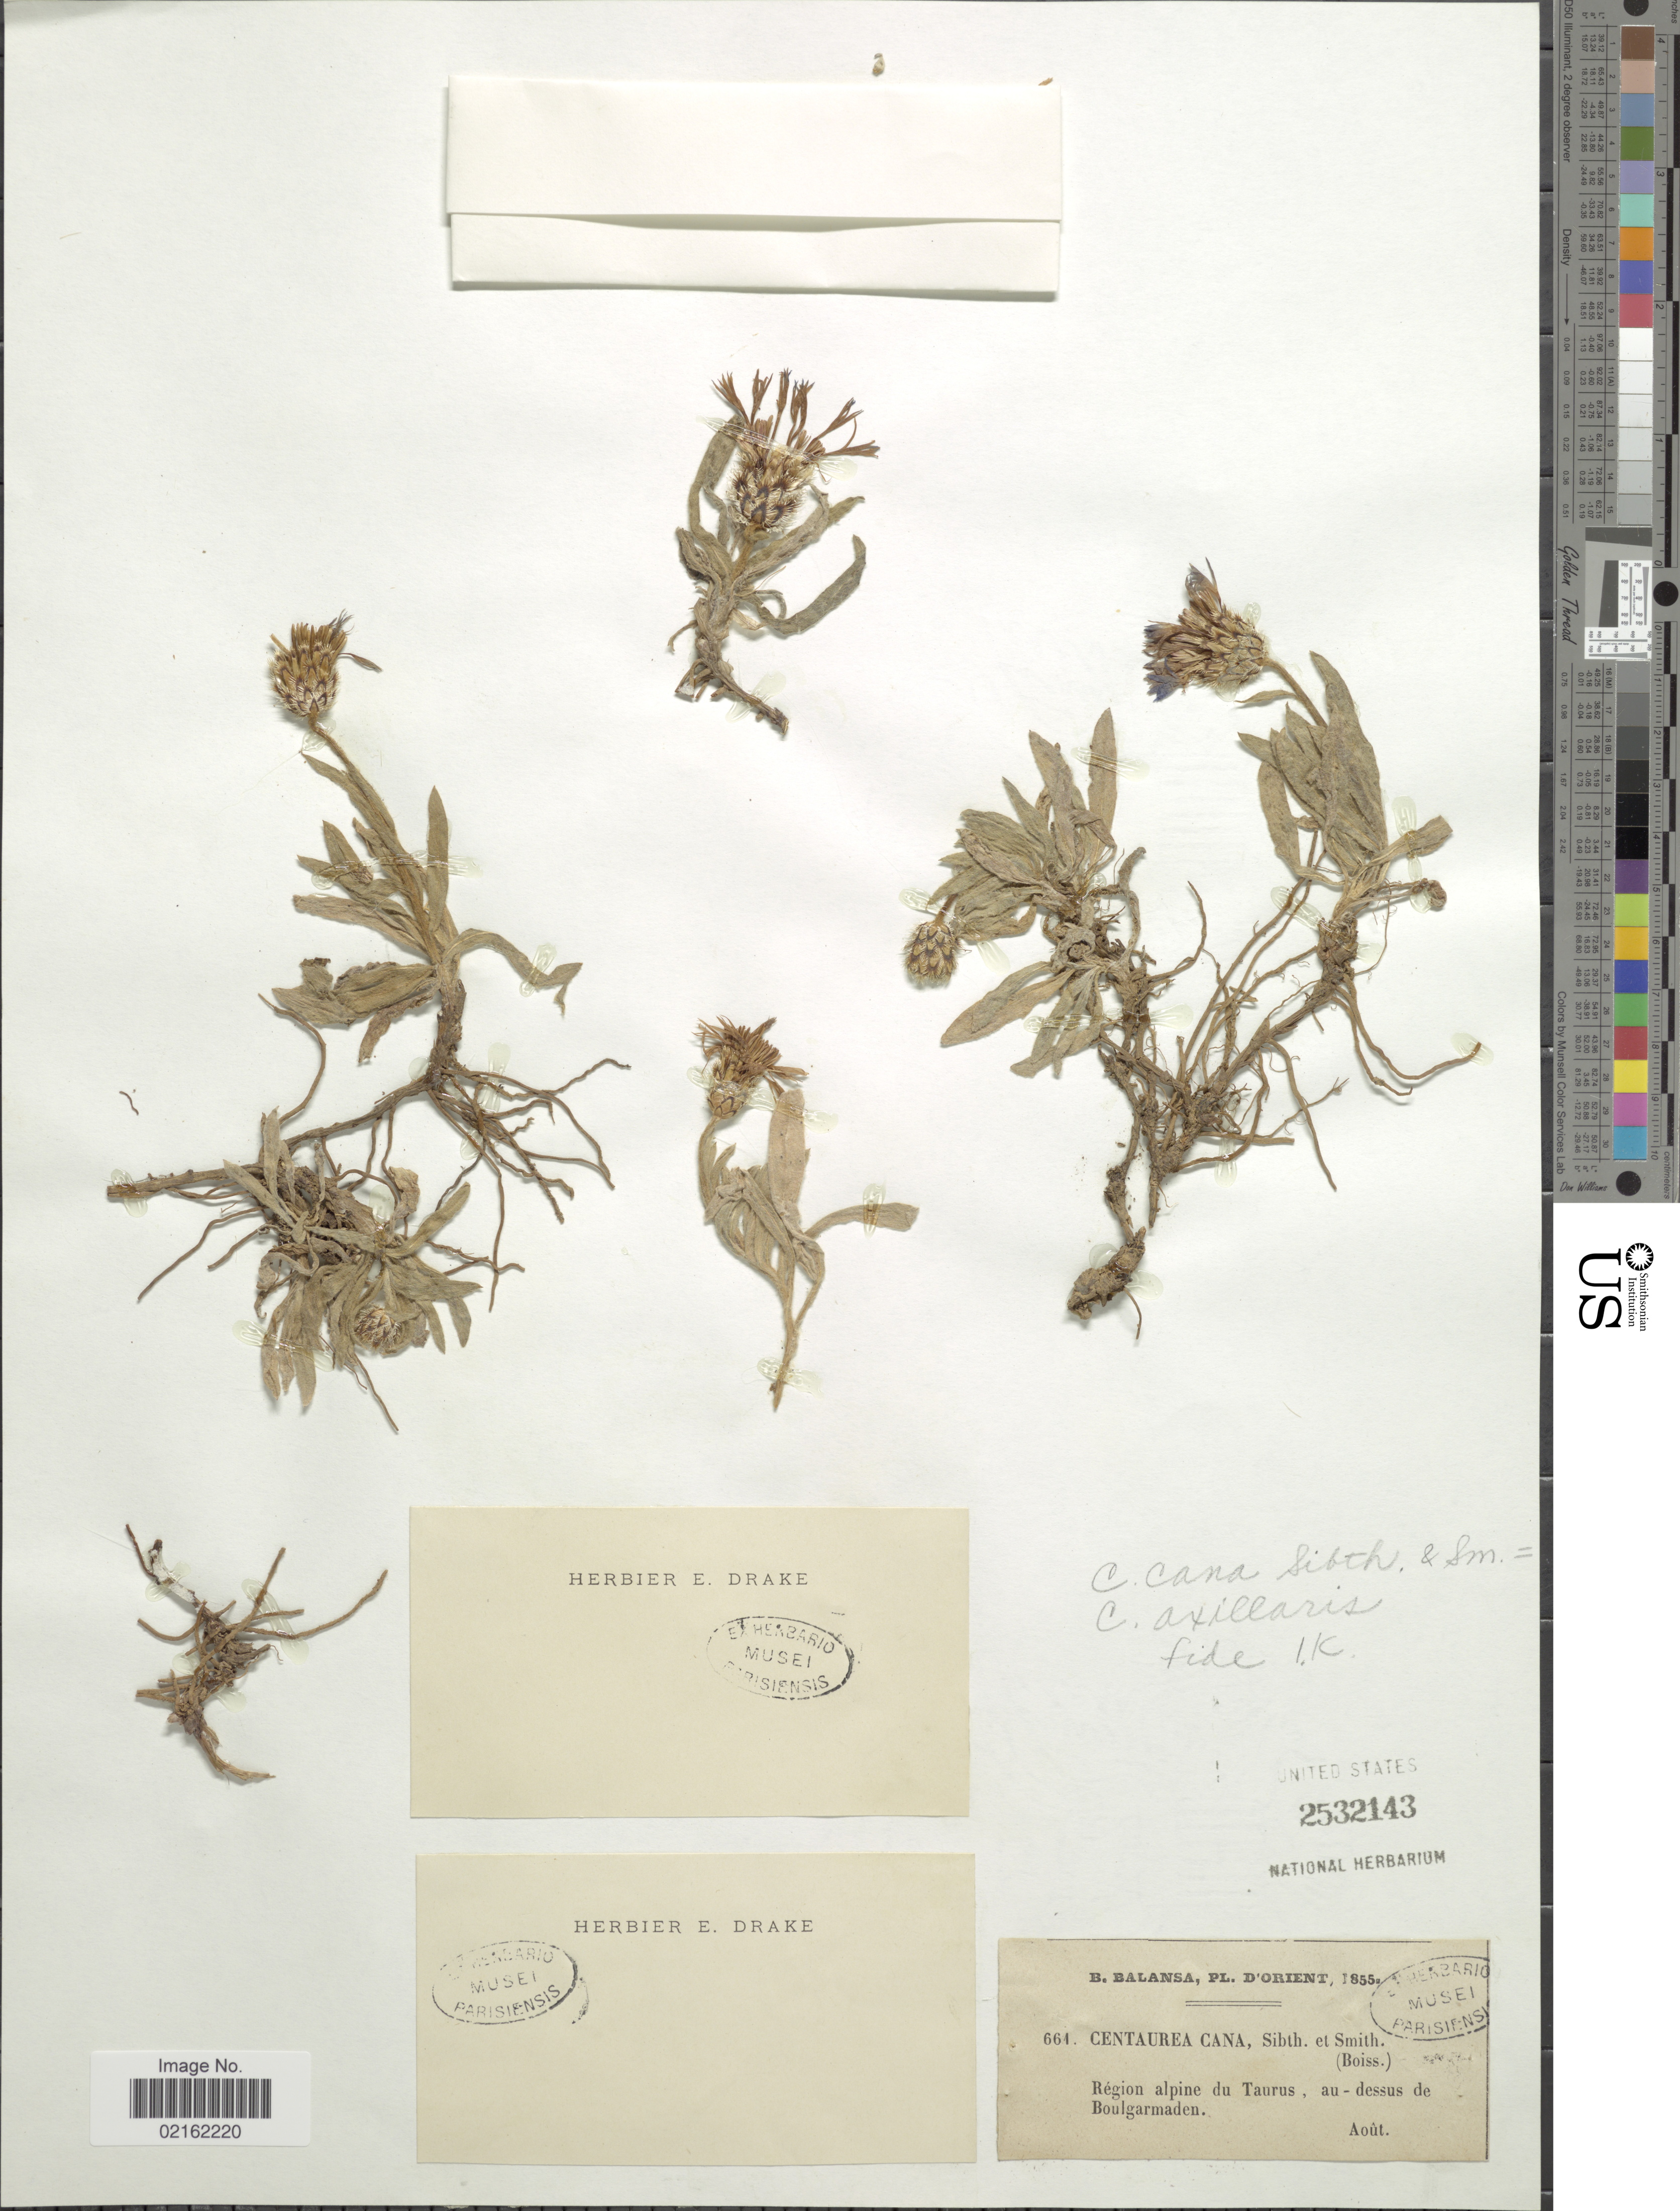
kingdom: Plantae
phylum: Tracheophyta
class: Magnoliopsida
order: Asterales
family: Asteraceae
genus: Centaurea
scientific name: Centaurea triumfetti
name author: All.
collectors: B. Balansa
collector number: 661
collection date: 1855-08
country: Turkey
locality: Region alpine du Taurus, au-dessus de Boulgarmaden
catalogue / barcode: US 2532143